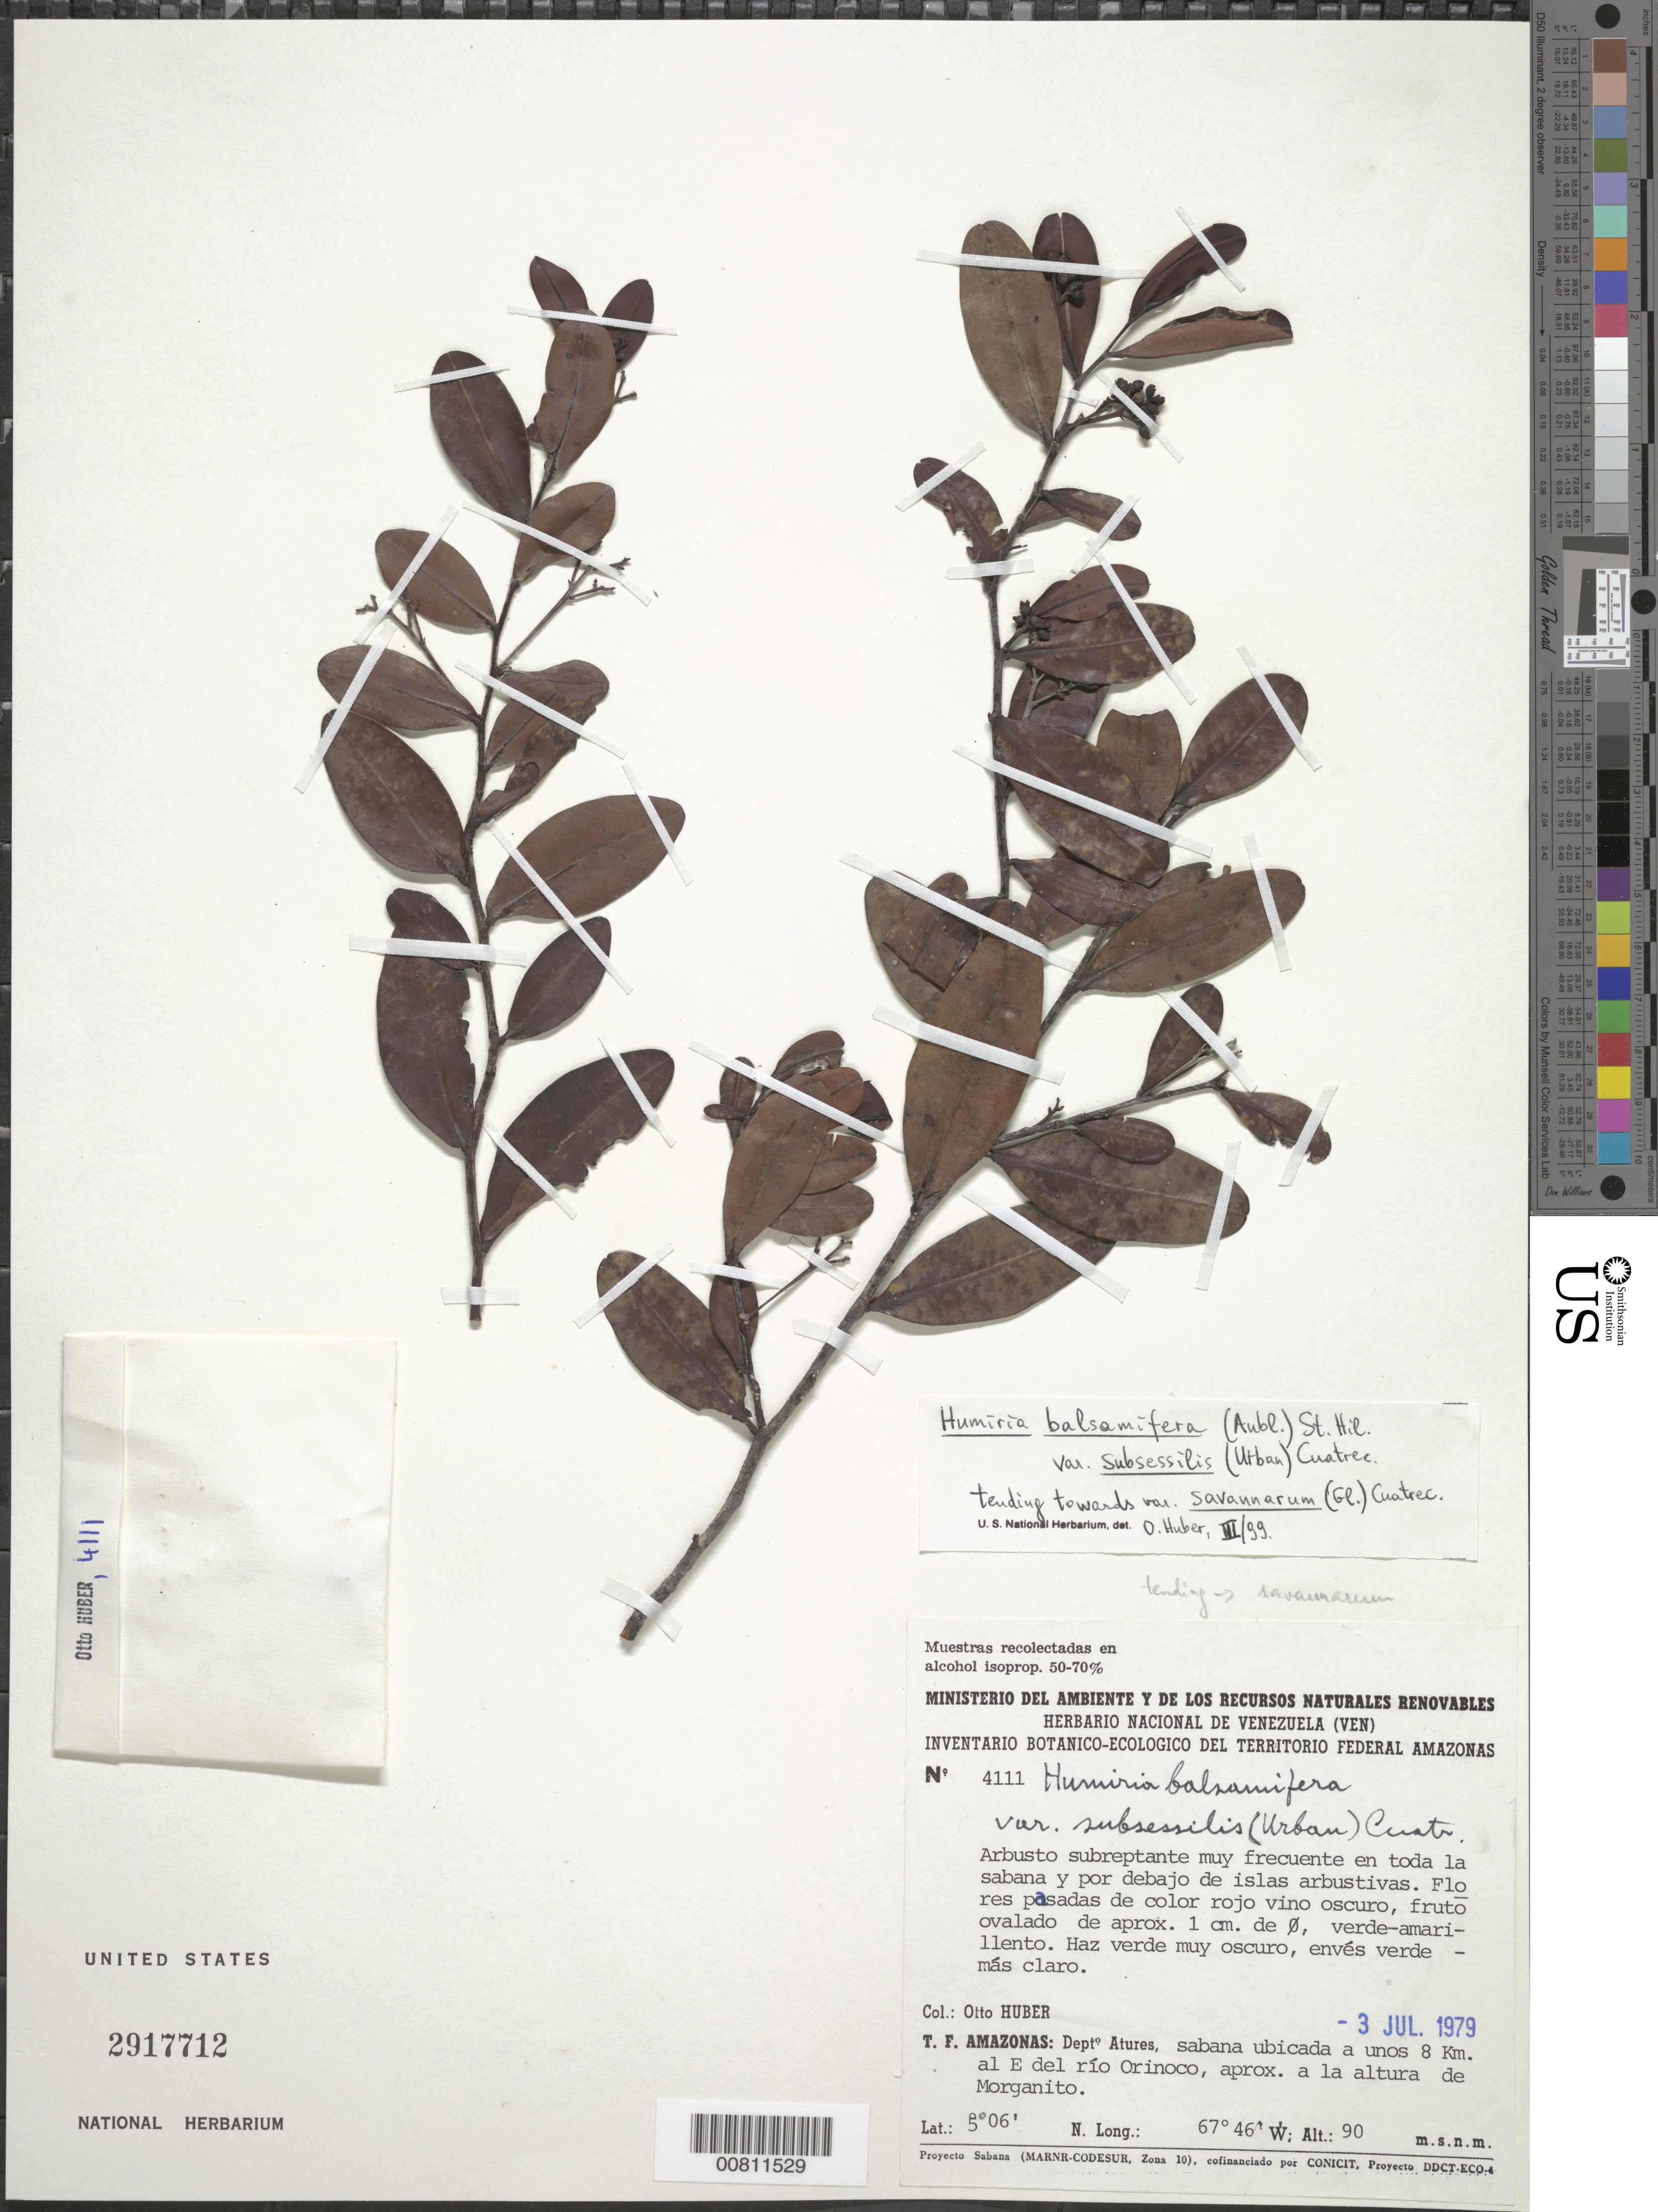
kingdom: Plantae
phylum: Tracheophyta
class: Magnoliopsida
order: Malpighiales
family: Humiriaceae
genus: Humiria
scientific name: Humiria balsamifera var. subsessilis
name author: (Urb.) Cuatrec.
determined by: Huber, Otto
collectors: O. Huber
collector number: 4111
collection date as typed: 3-Jul-79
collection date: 1979-07-03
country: Venezuela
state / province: Amazonas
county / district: Atures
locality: Río Orinoco, al E, aprox a la altura de Morganito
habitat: Sabana y por debajo de islas arbustivas; en toda la sabana y por debajo de islas arbustivas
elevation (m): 90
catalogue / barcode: US 2917712